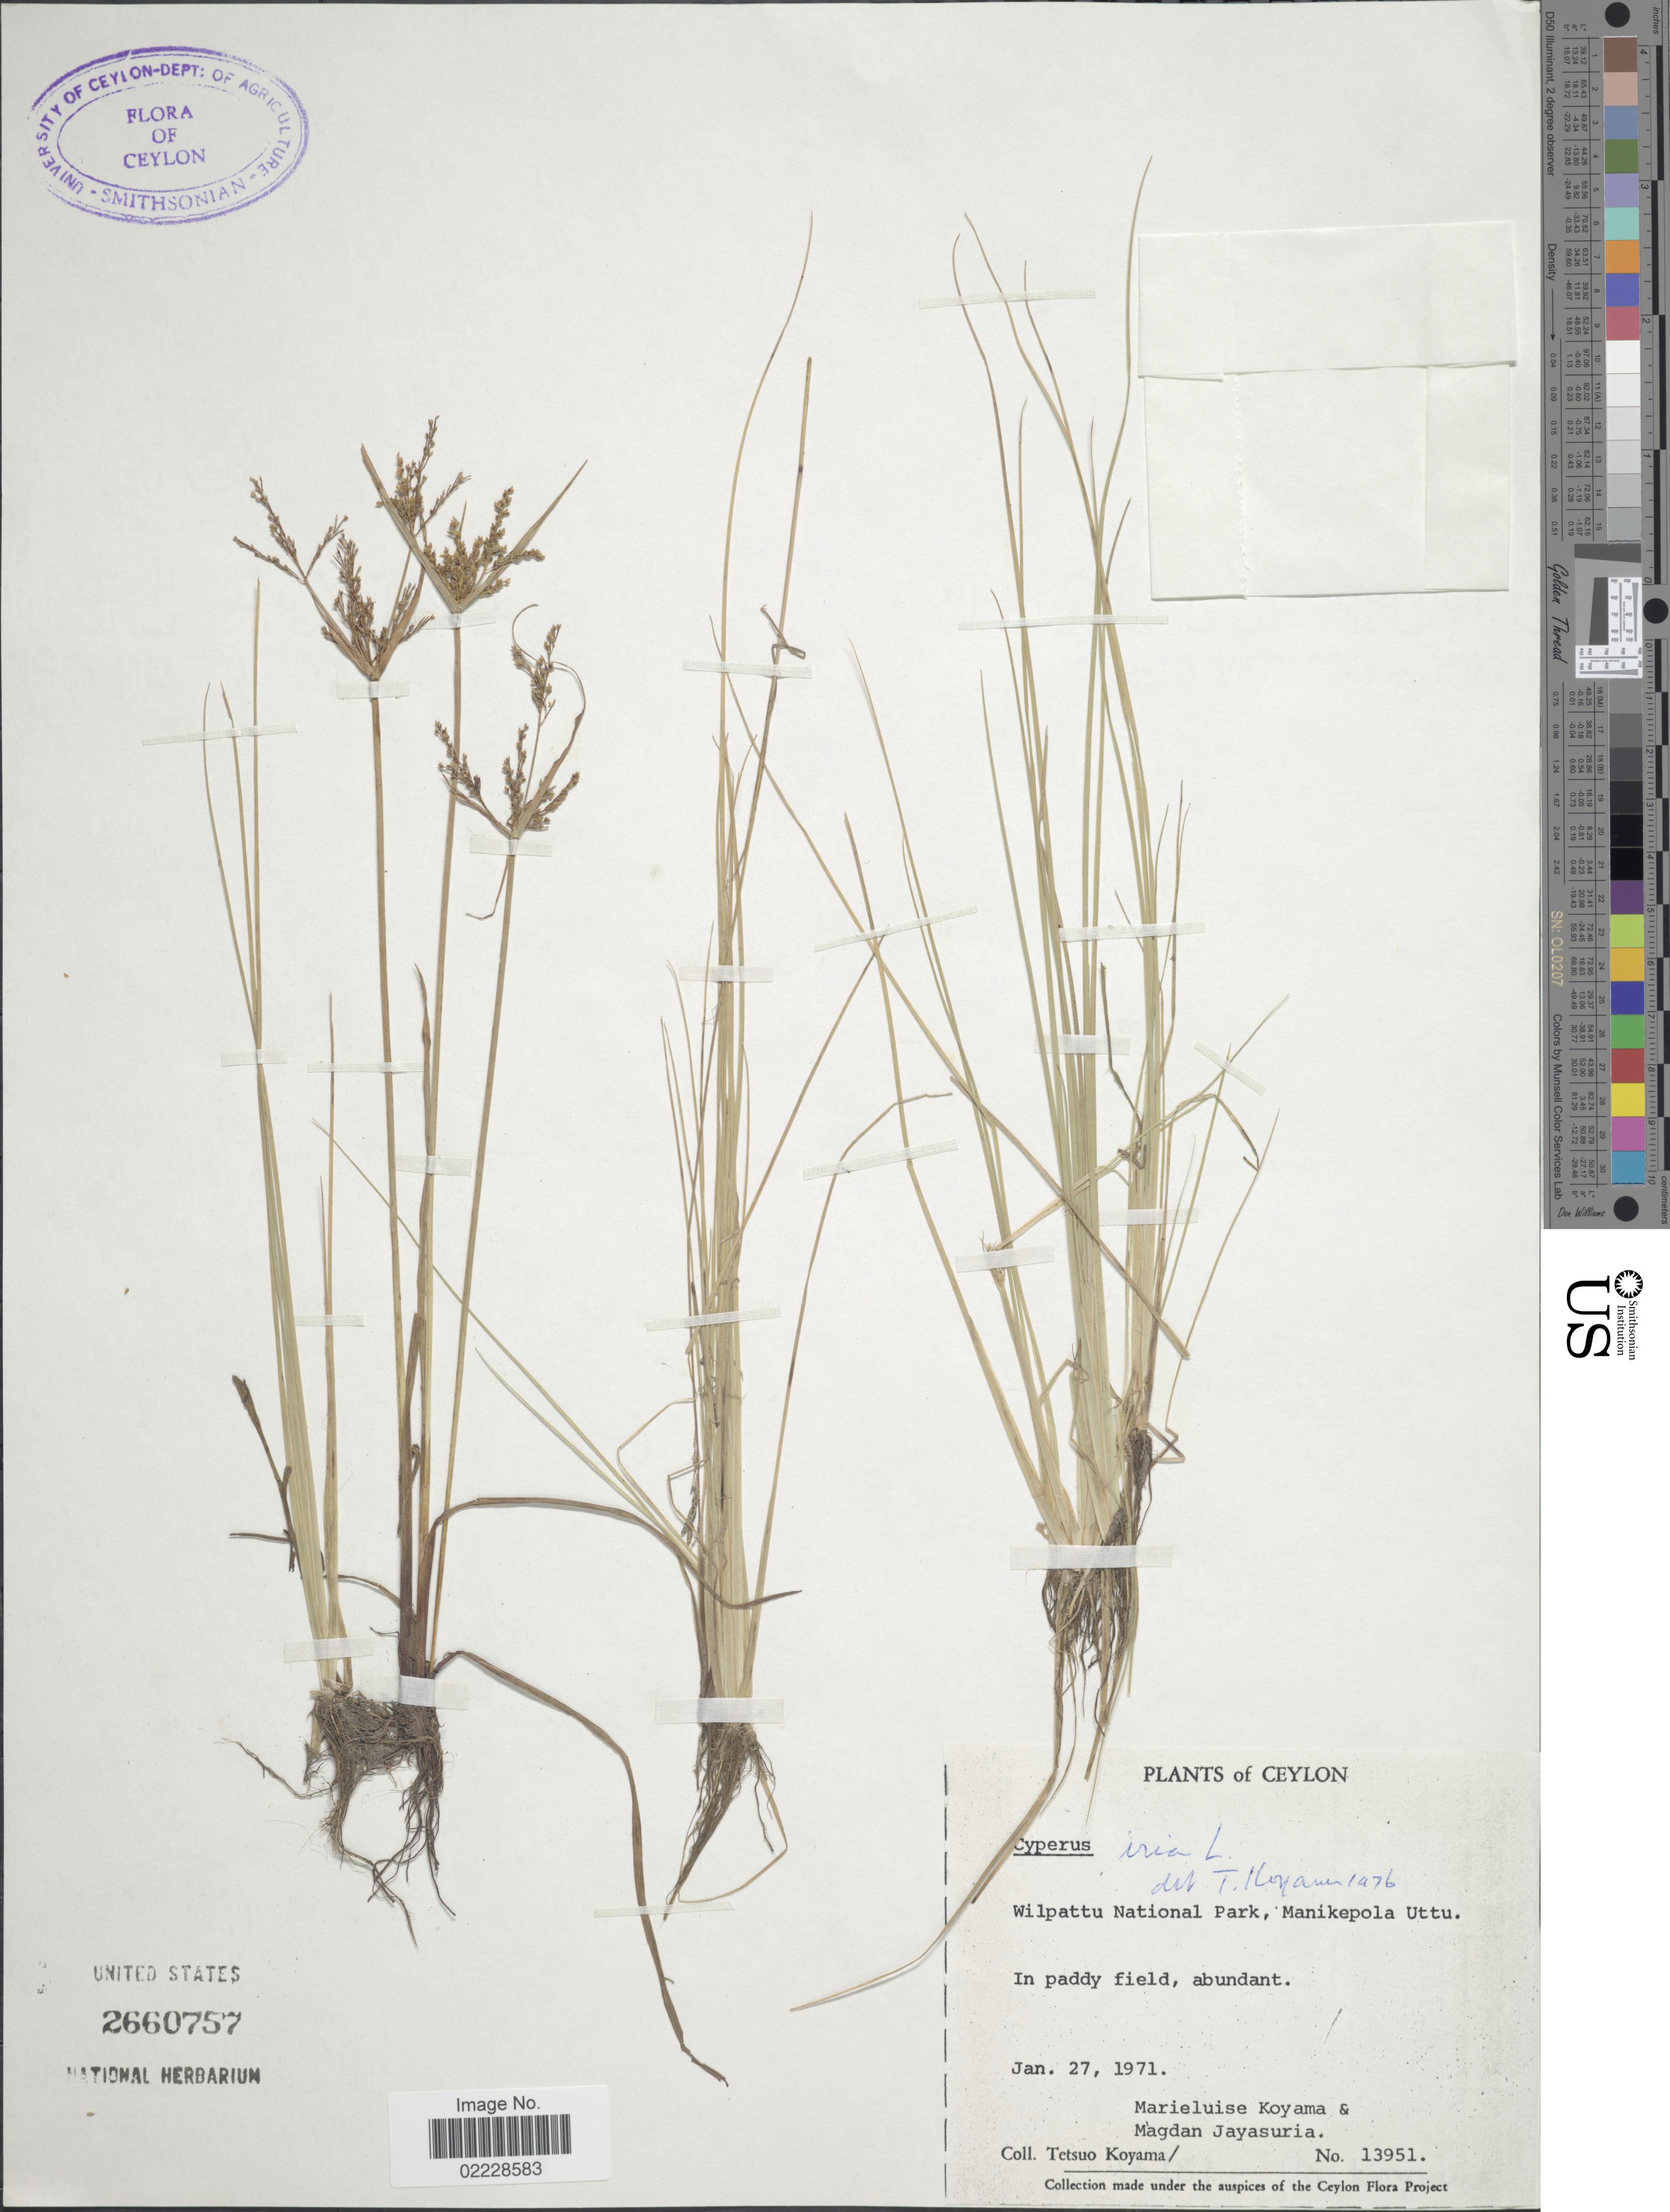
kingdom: Plantae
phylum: Tracheophyta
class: Liliopsida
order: Poales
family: Cyperaceae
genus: Cyperus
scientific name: Cyperus iria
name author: L.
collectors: T. Koyama, M. Koyama & M. Jayasuria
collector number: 13951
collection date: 1971-01-27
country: Sri Lanka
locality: Ceylon, Wilpattu Nationalpark, Manikepola Uttu. In paddy field, abundant.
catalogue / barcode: US 2660757